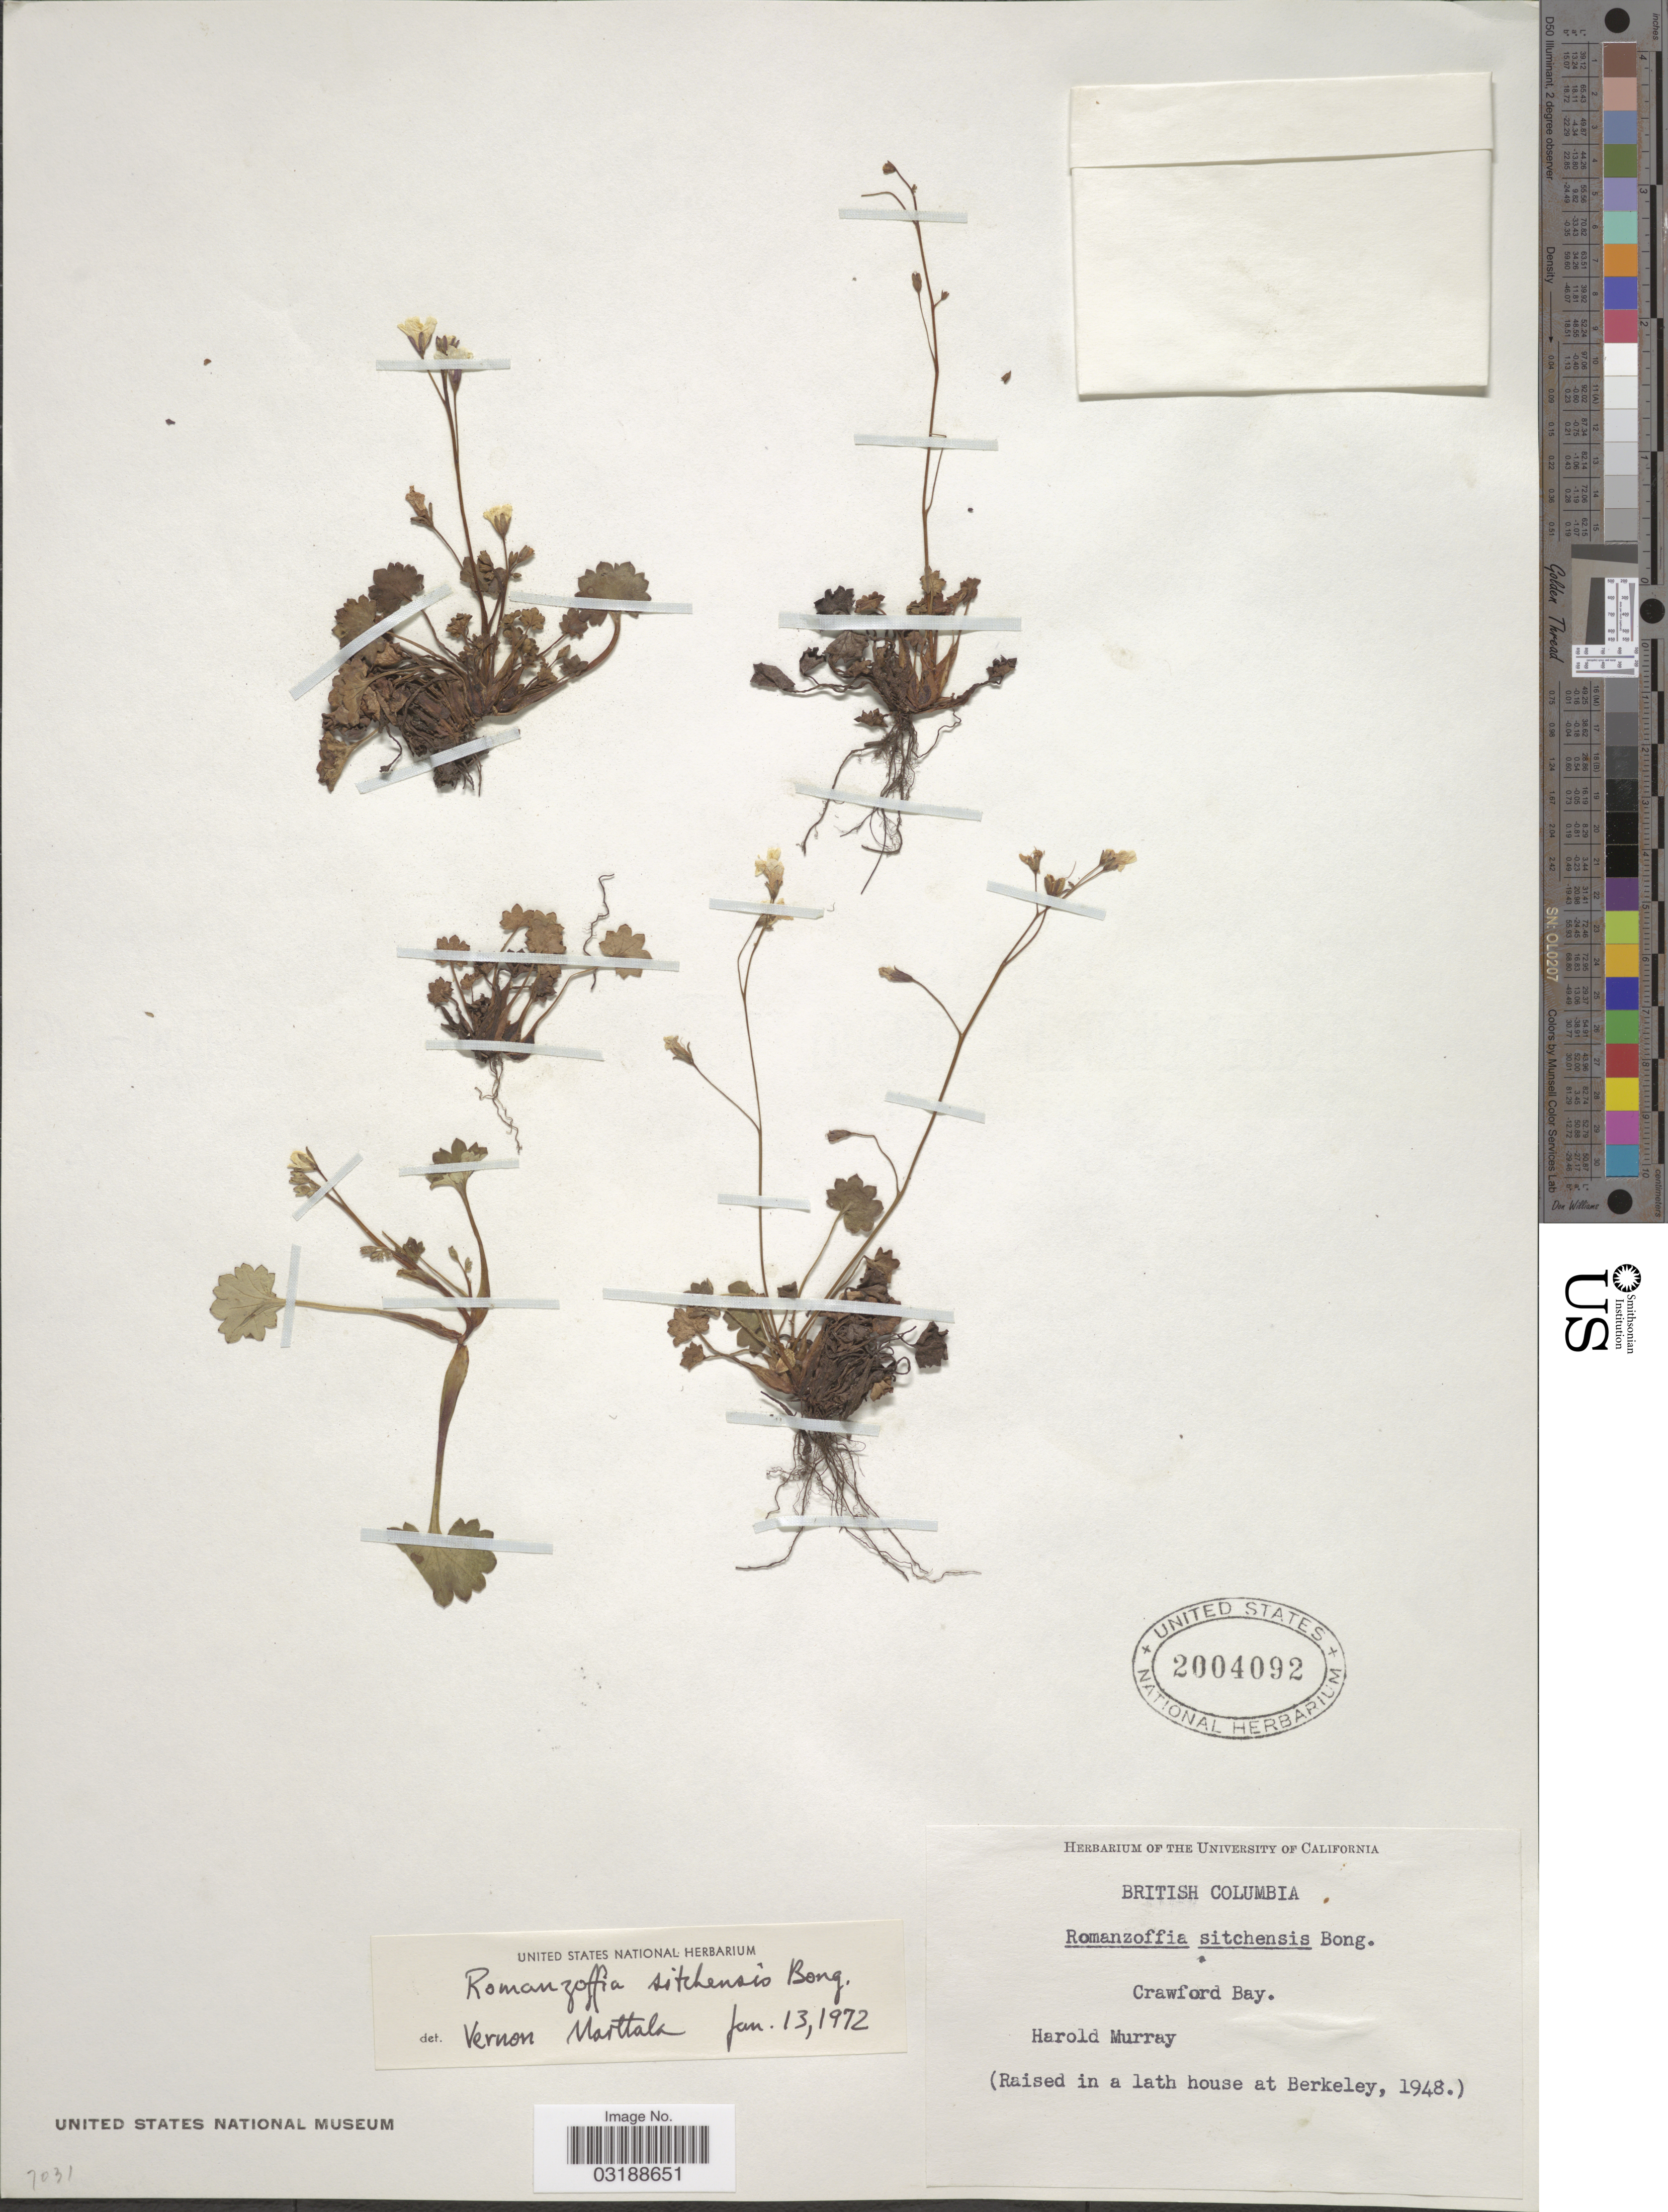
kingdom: Plantae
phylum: Tracheophyta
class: Magnoliopsida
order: Boraginales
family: Hydrophyllaceae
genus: Romanzoffia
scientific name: Romanzoffia sitchensis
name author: Bong.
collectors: H. Murray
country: Canada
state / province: British Columbia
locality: Crawford Bay, (Raised in a lath house at Berkeley) [unsure placement].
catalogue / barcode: US 2004092